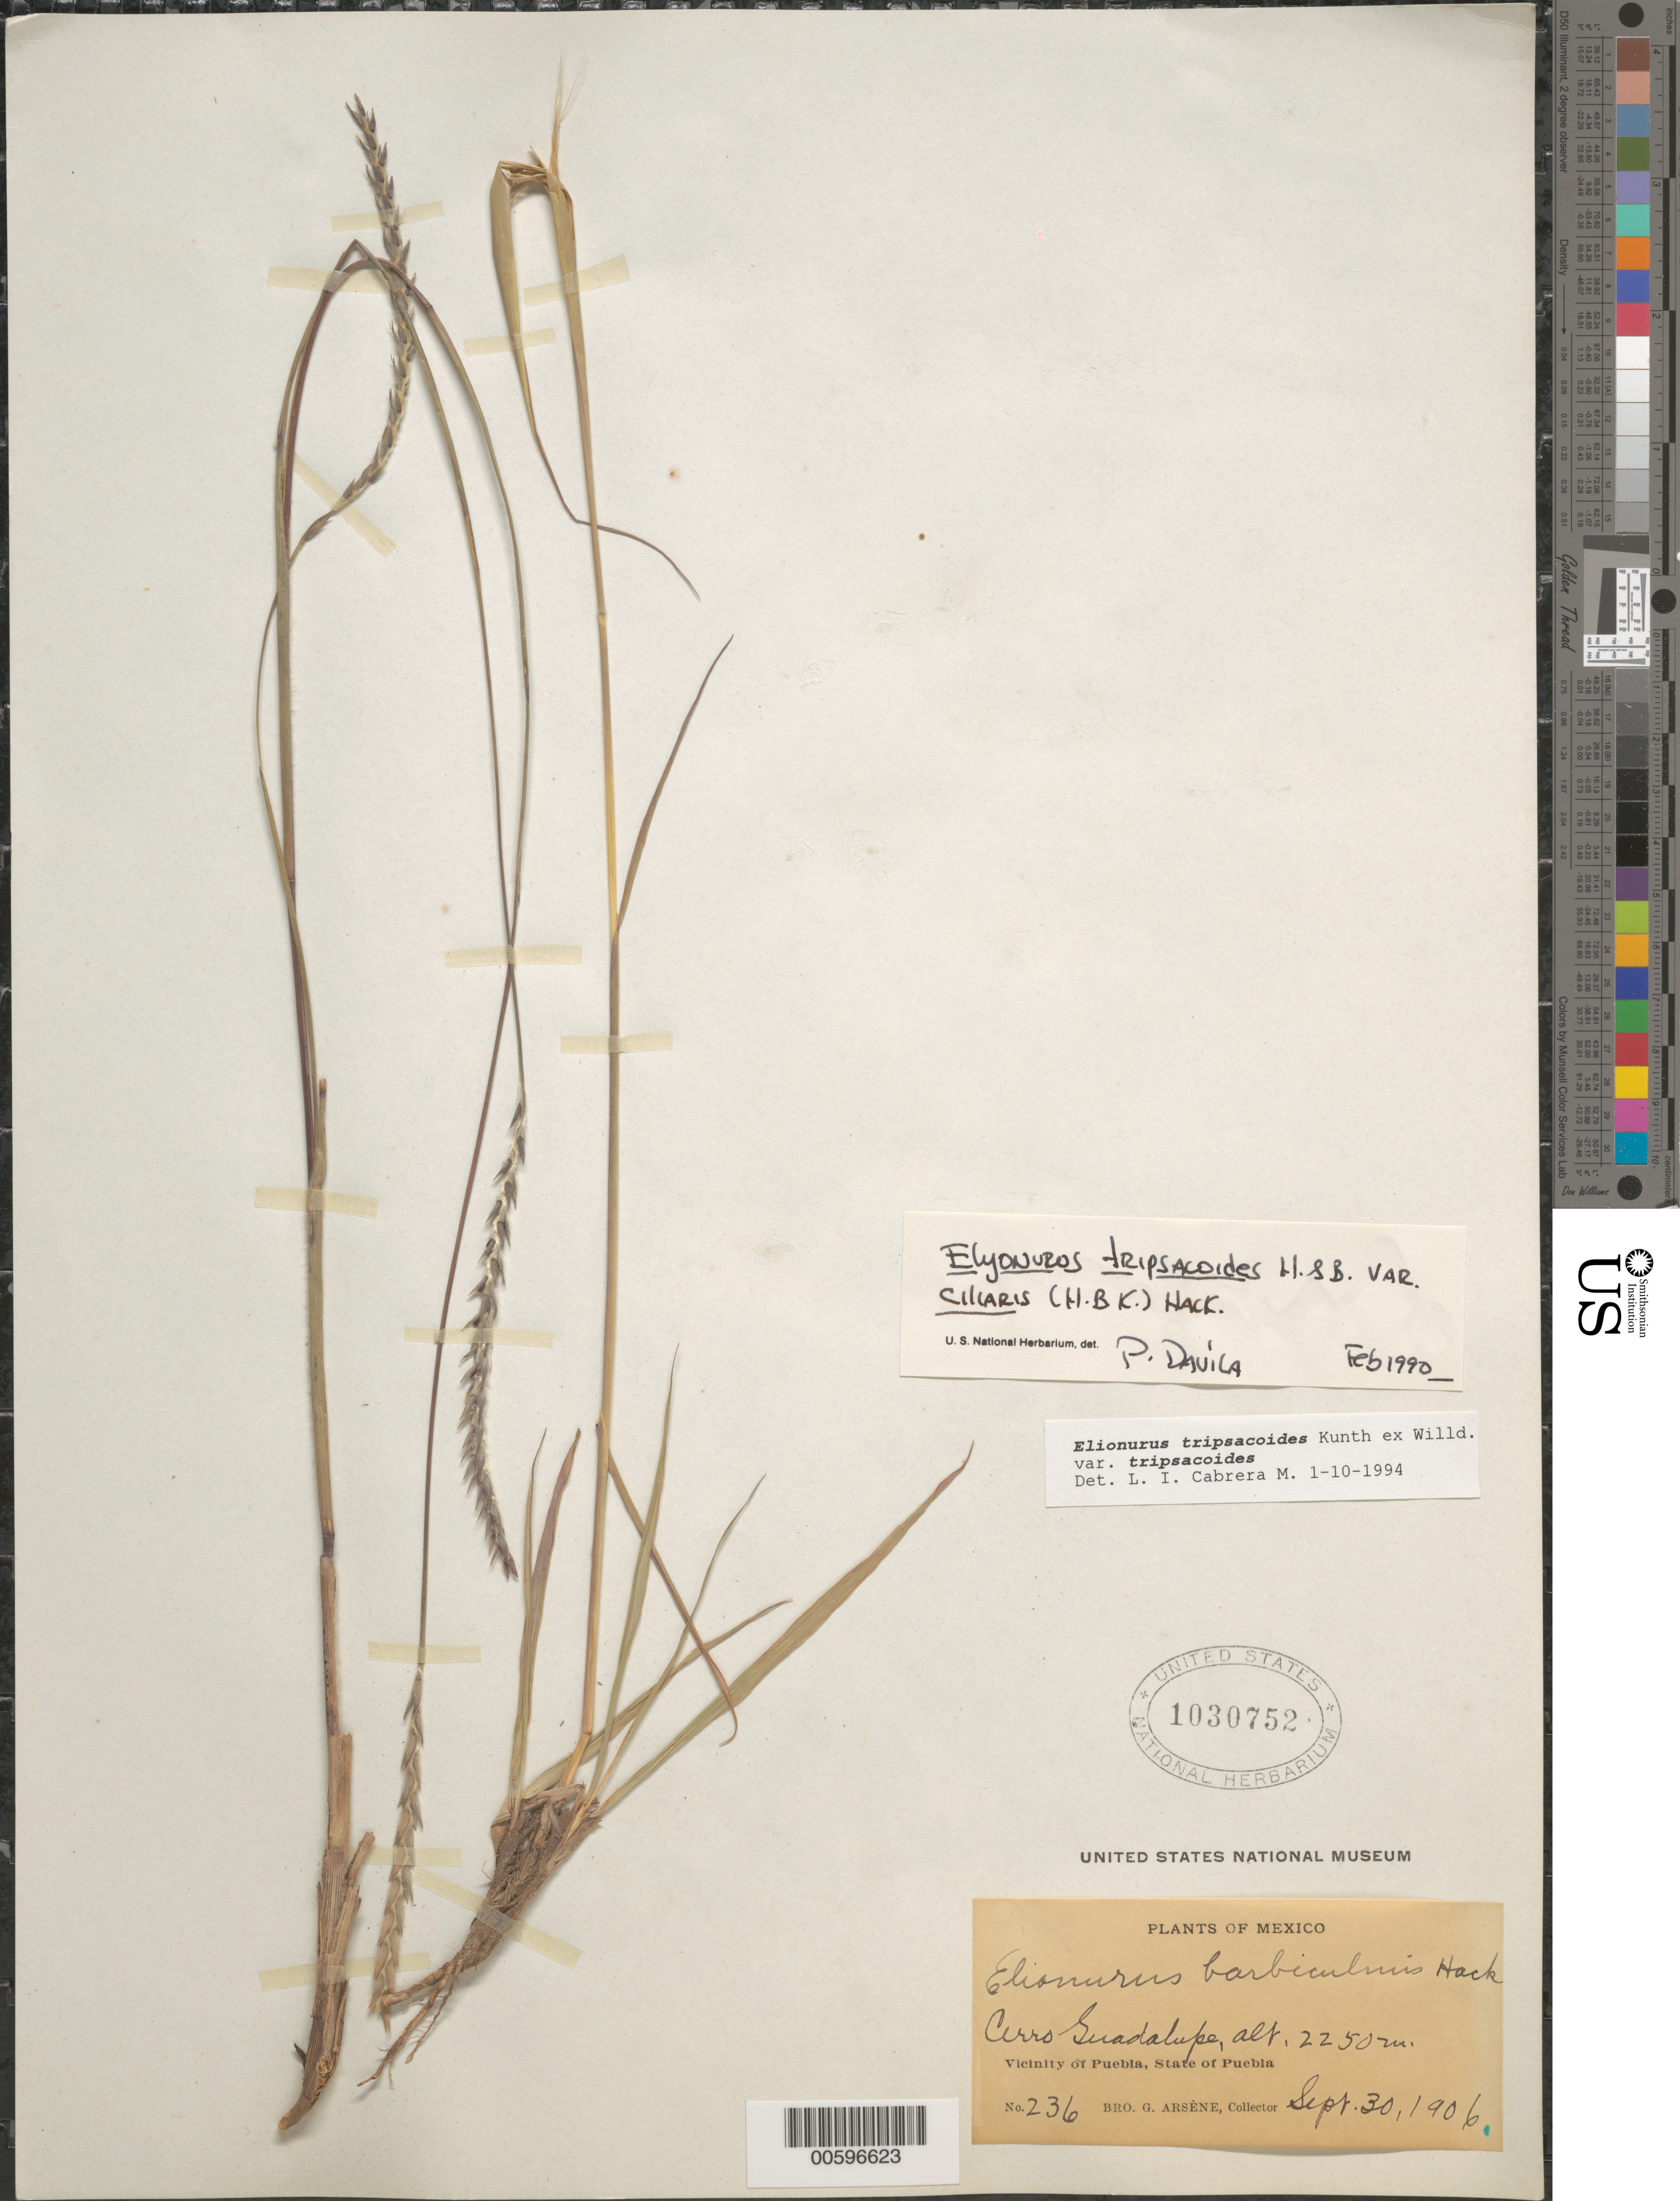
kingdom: Plantae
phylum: Tracheophyta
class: Liliopsida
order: Poales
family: Poaceae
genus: Elionurus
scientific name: Elionurus tripsacoides var. tripsacoides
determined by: Cabrera M., L. I.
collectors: Bro. G. Arsène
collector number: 236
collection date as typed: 30 Sep 1906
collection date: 1906-09-30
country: Mexico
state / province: Puebla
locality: Cerro Guadalupe, Vicinity of Puebla.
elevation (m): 2250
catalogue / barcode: US 1030752